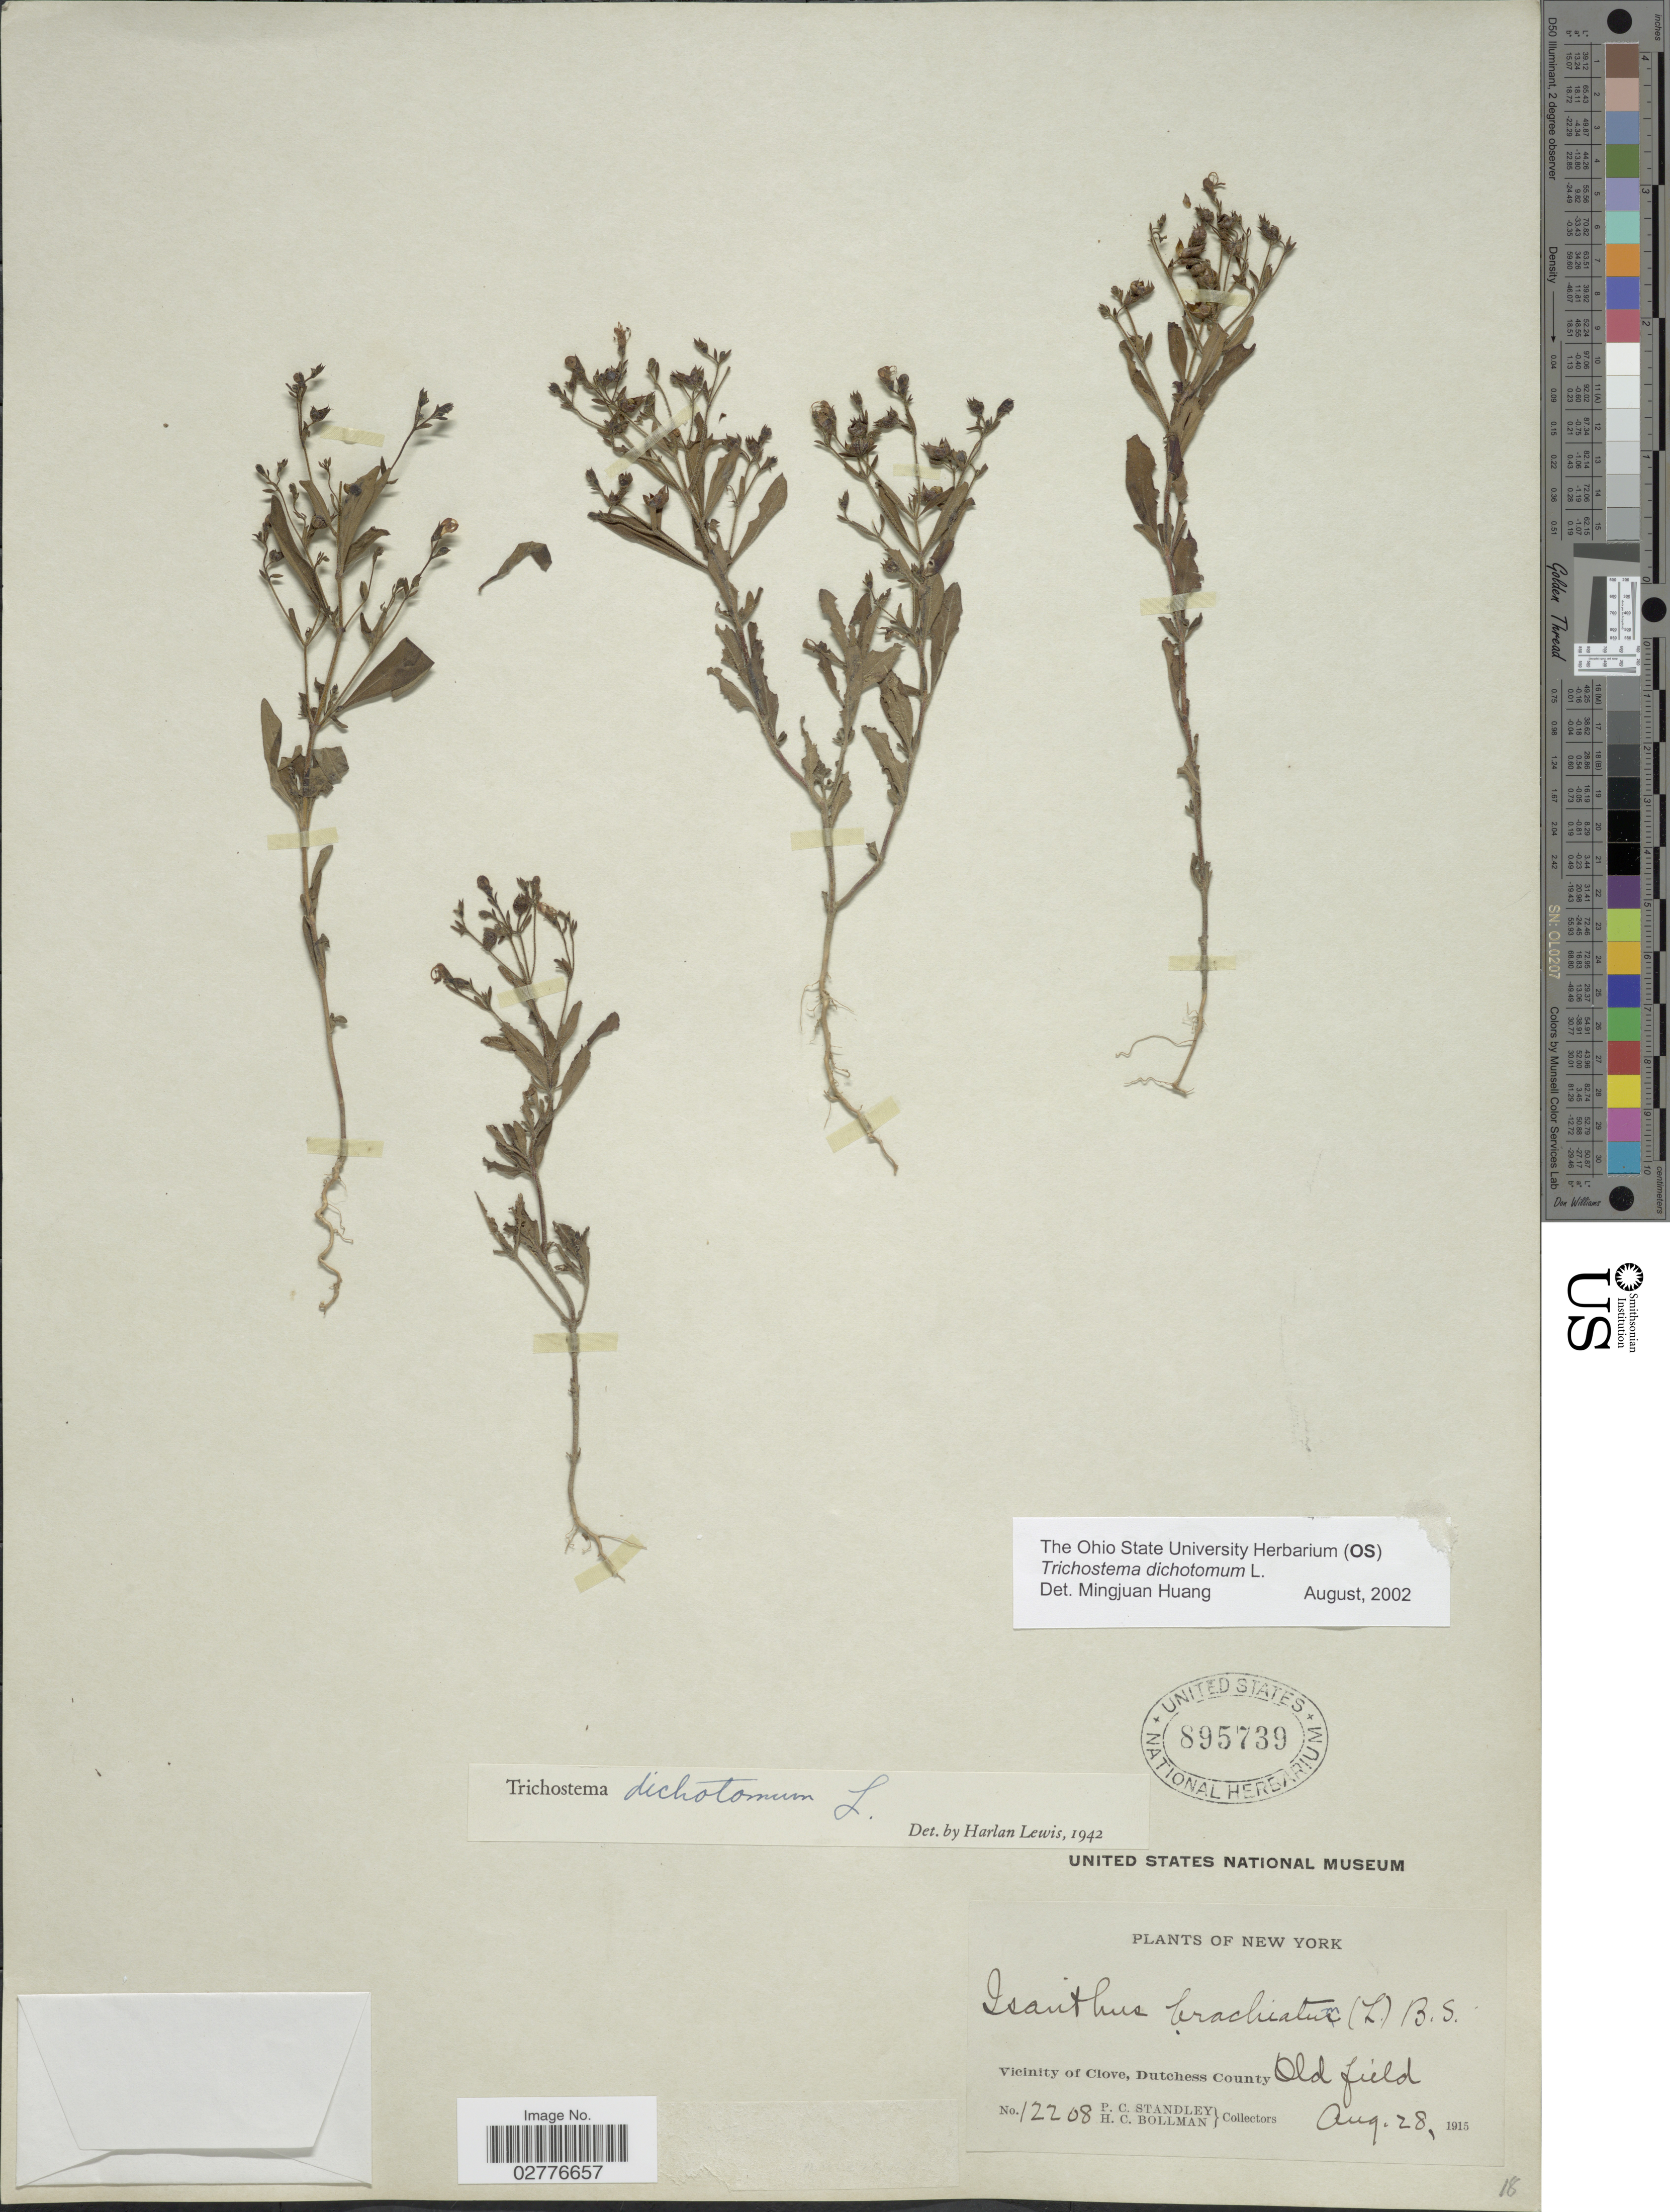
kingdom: Plantae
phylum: Tracheophyta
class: Magnoliopsida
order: Lamiales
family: Lamiaceae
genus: Trichostema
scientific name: Trichostema dichotomum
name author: L.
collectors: P. C. Standley & H. C. Bollman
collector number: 12208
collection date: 1915-08-28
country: United States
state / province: New York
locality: Vicinity of Clove, Dutchess County. Old field.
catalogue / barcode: US 895739